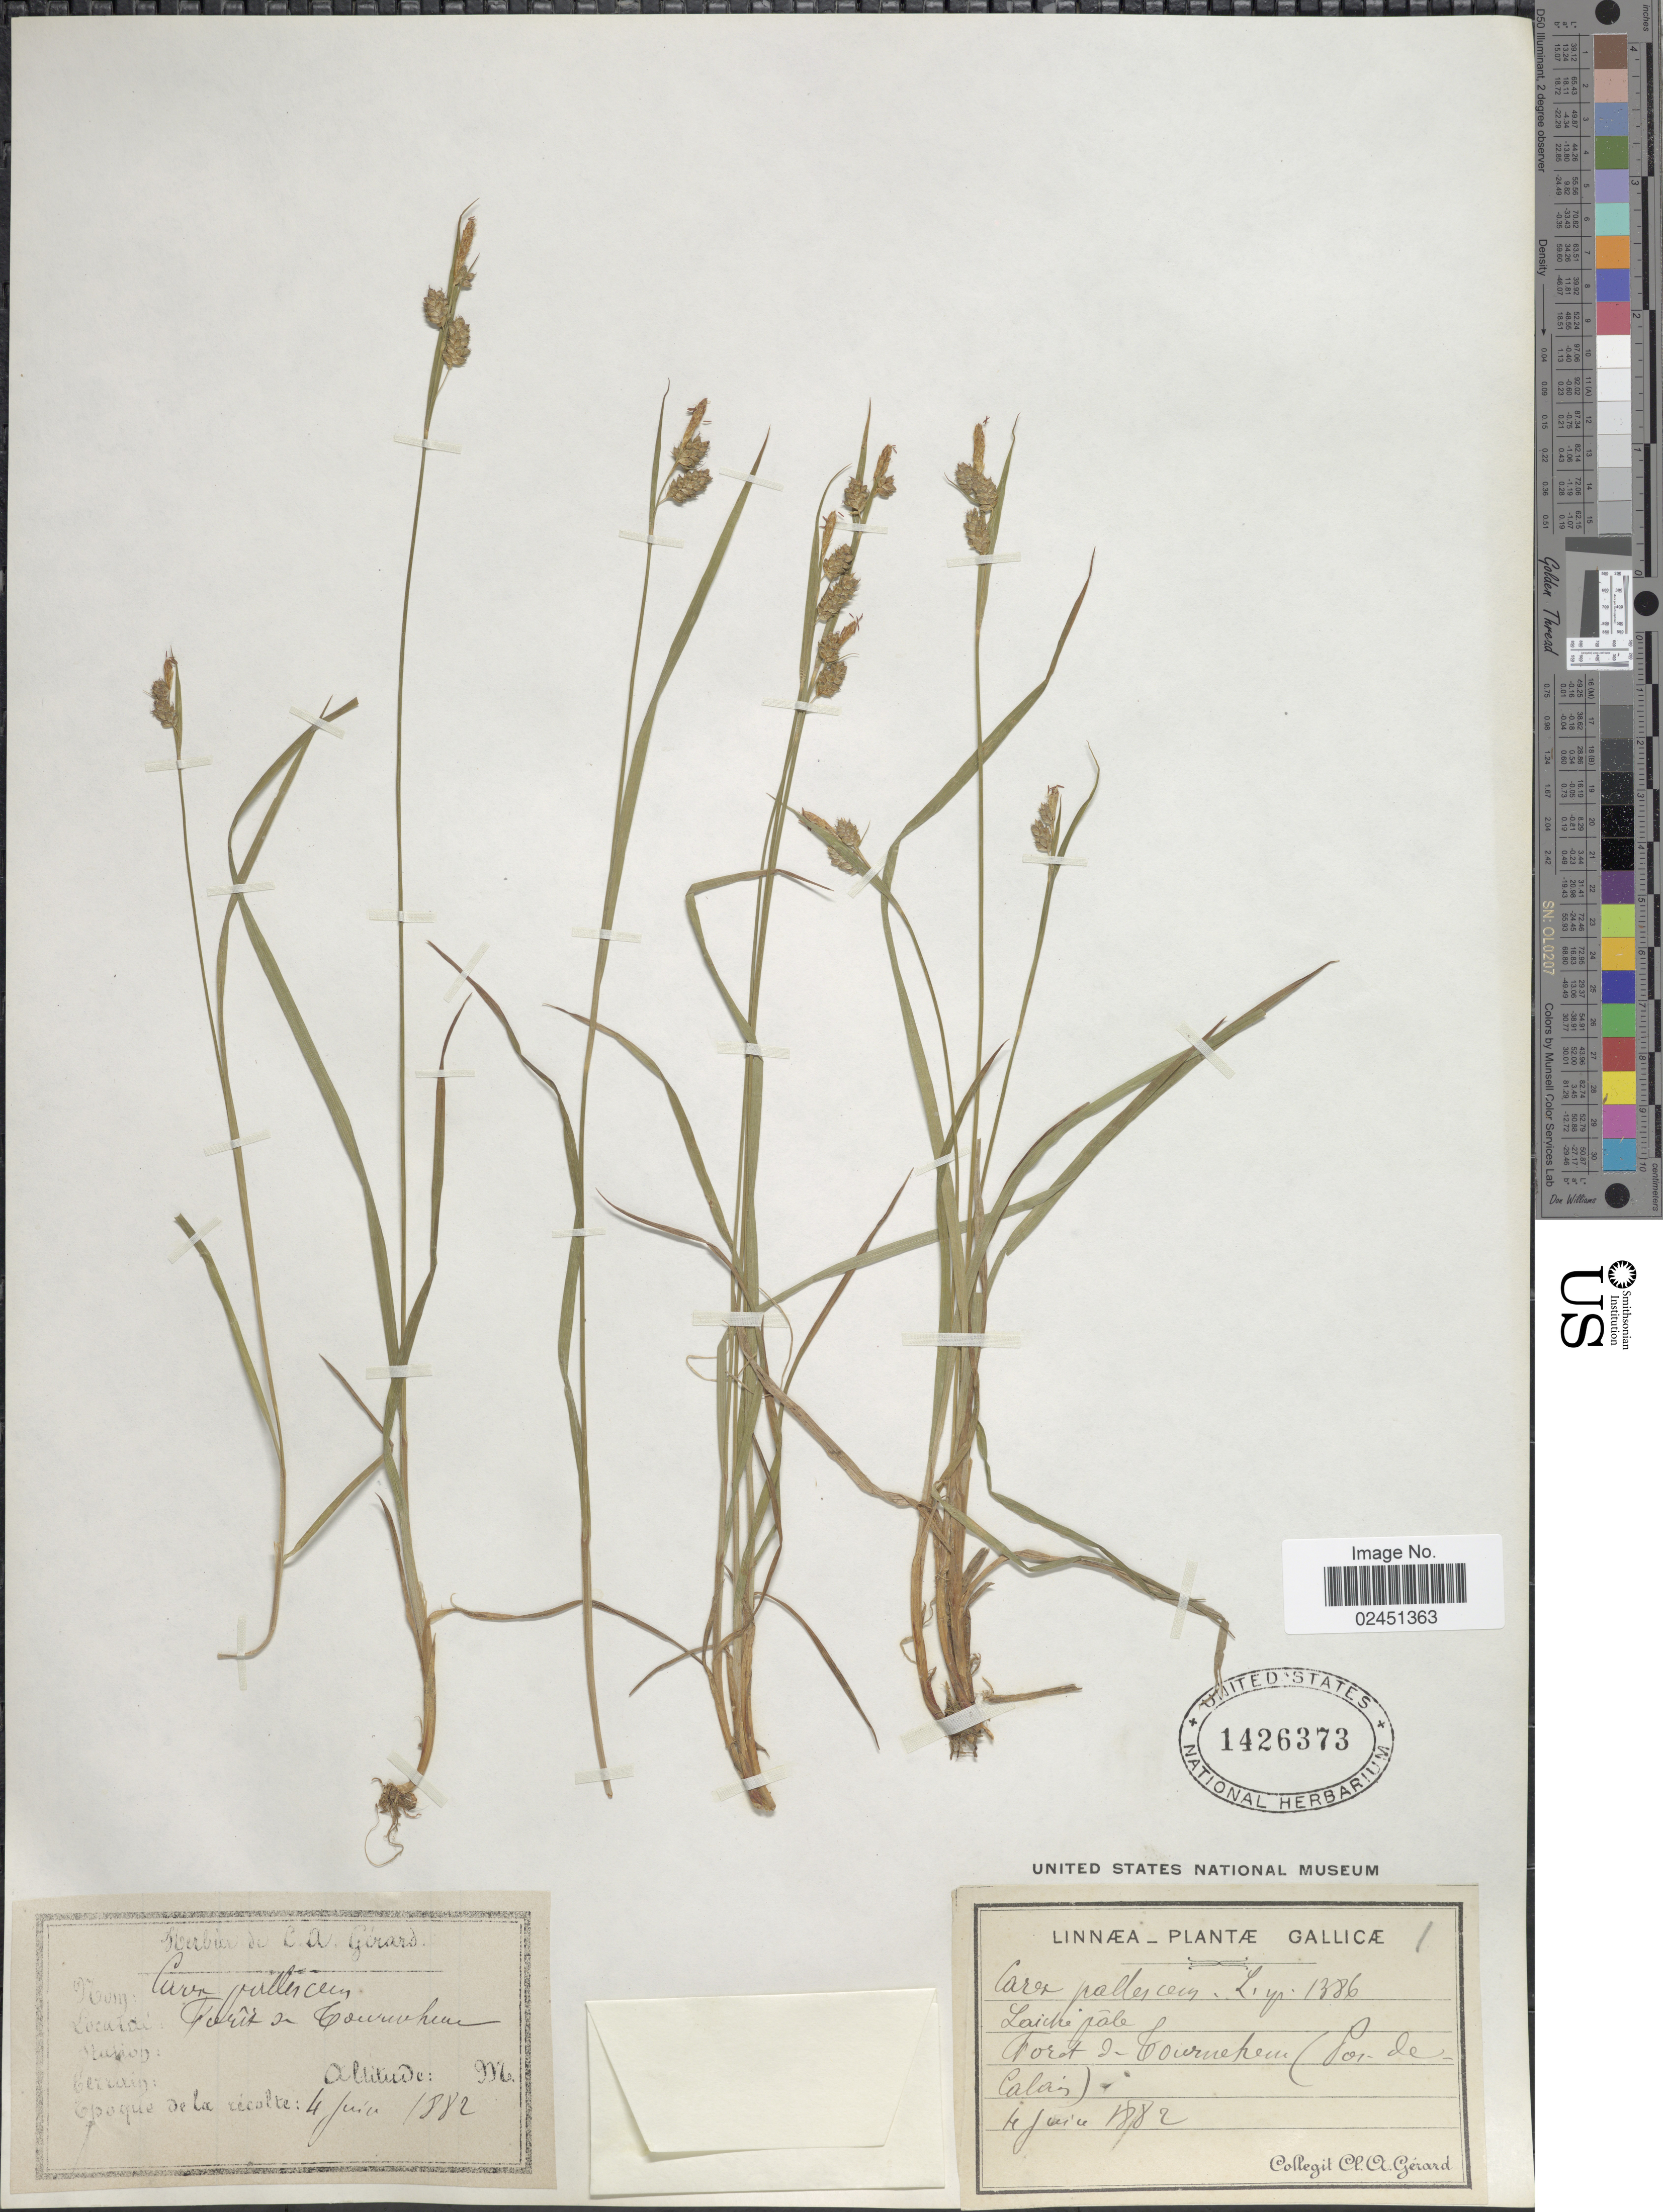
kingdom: Plantae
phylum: Tracheophyta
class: Liliopsida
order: Poales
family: Cyperaceae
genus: Carex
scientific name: Carex pallescens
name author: L.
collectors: C. Gerard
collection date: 1882-06-04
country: France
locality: Gallicae, Foret d. Coutnepem [interpreted] (Por de Calais)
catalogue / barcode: US 1426373